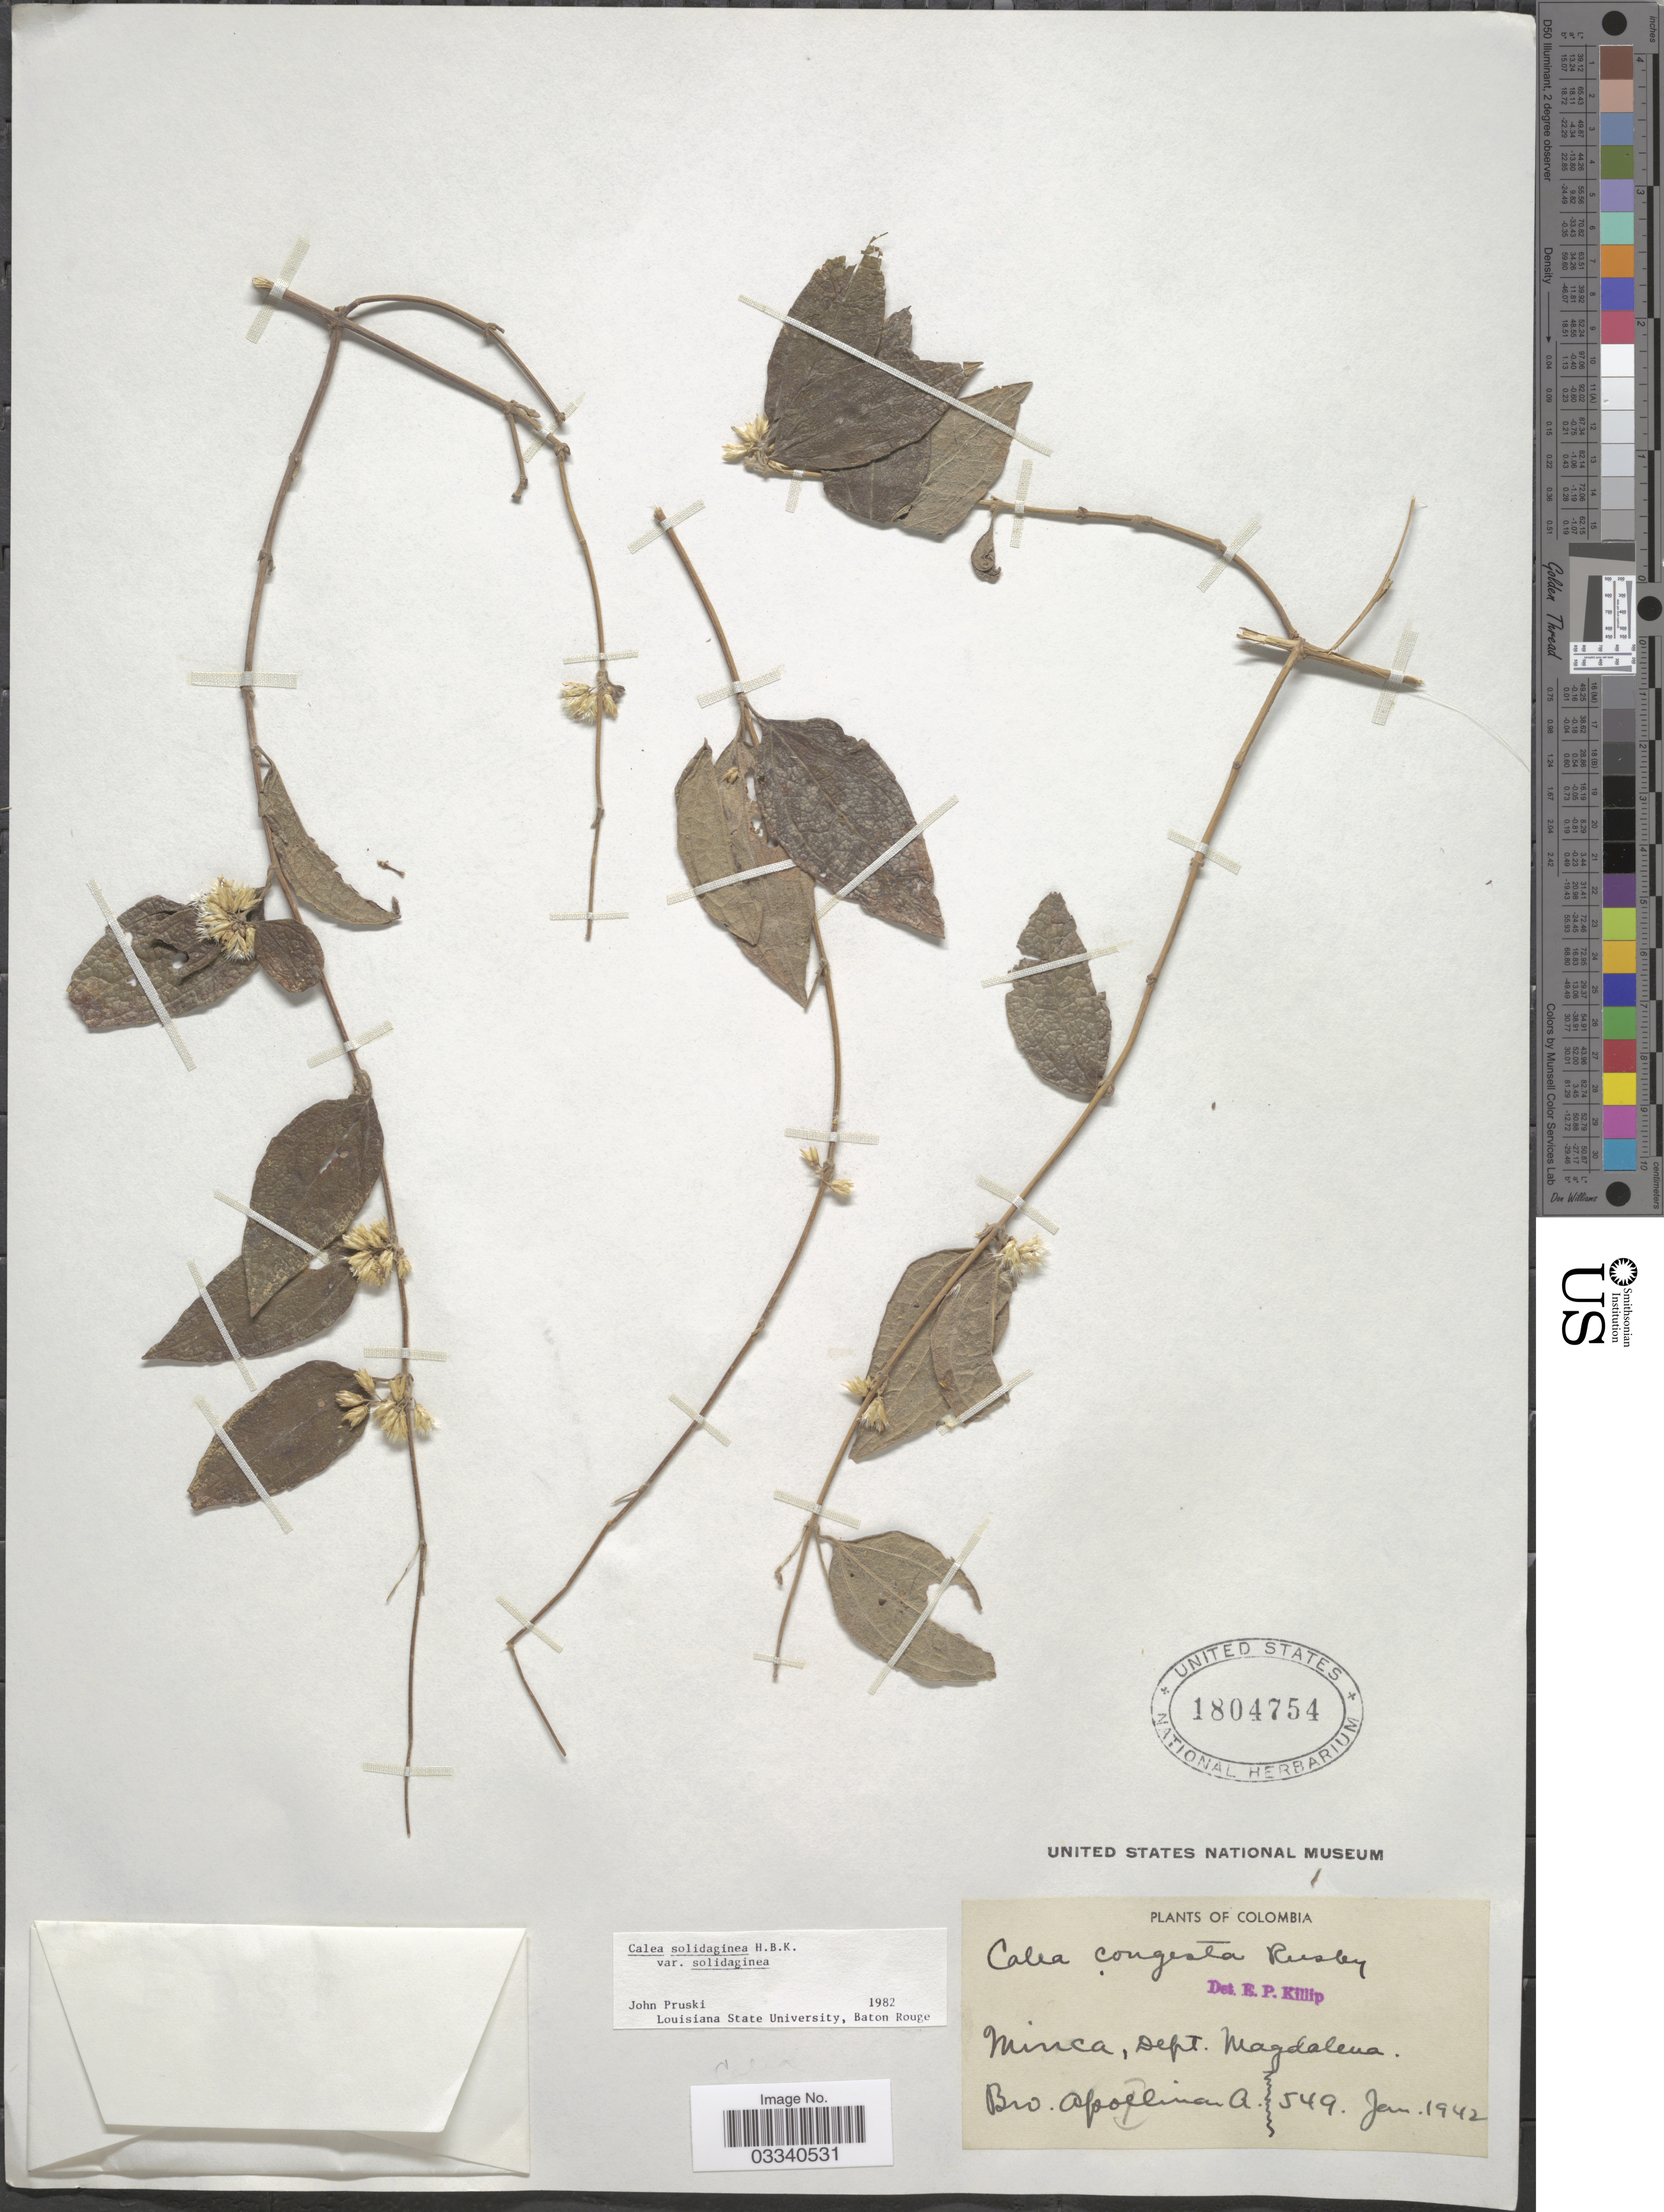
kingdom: Plantae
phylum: Tracheophyta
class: Magnoliopsida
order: Asterales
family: Asteraceae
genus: Calea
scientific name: Calea solidaginea var. solidaginea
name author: Kunth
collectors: Bro. Apolinar A.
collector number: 549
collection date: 1942-01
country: Colombia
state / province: Magdalena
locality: Minca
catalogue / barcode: US 1804754